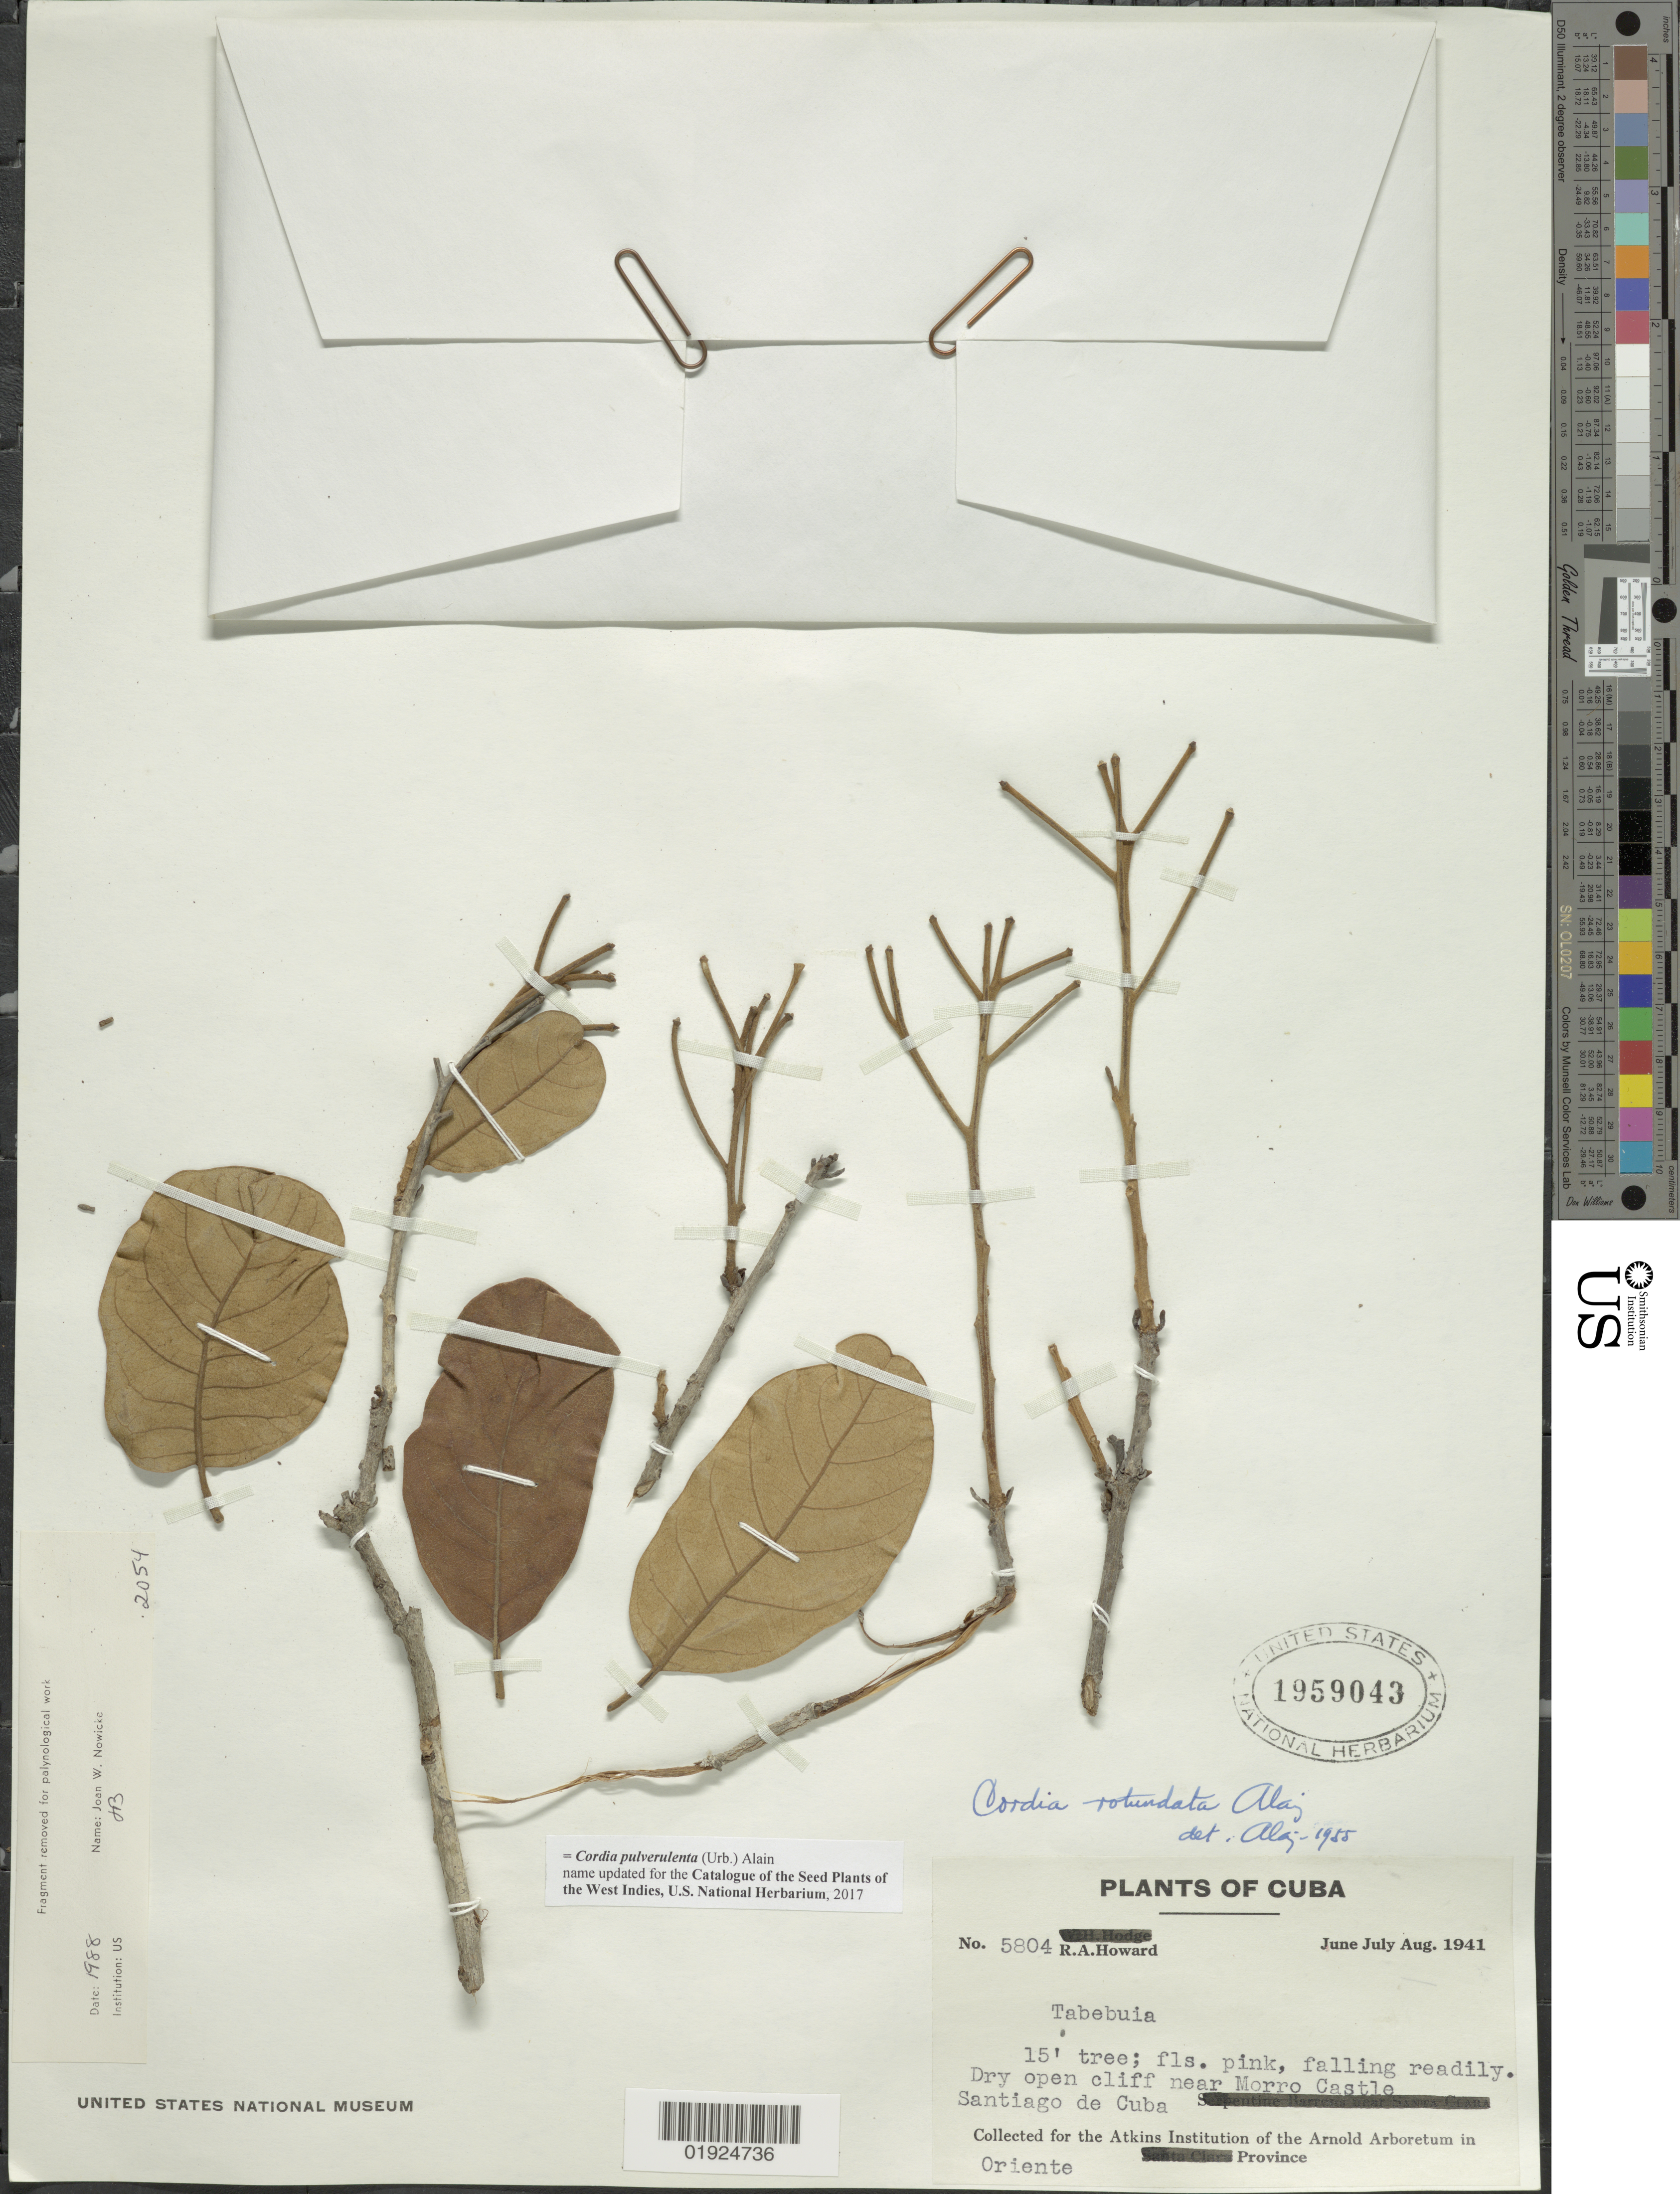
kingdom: Plantae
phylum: Tracheophyta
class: Magnoliopsida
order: Boraginales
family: Cordiaceae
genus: Cordia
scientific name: Cordia pulverulenta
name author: (Urb.) Alain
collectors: R. A. Howard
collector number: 5804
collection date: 1941-06/1941-08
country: Cuba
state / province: La Habana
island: Cuba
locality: Morro Castle, Santiago de Cuba, Oriente [Havana]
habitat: Dry open cliff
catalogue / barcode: US 1959043